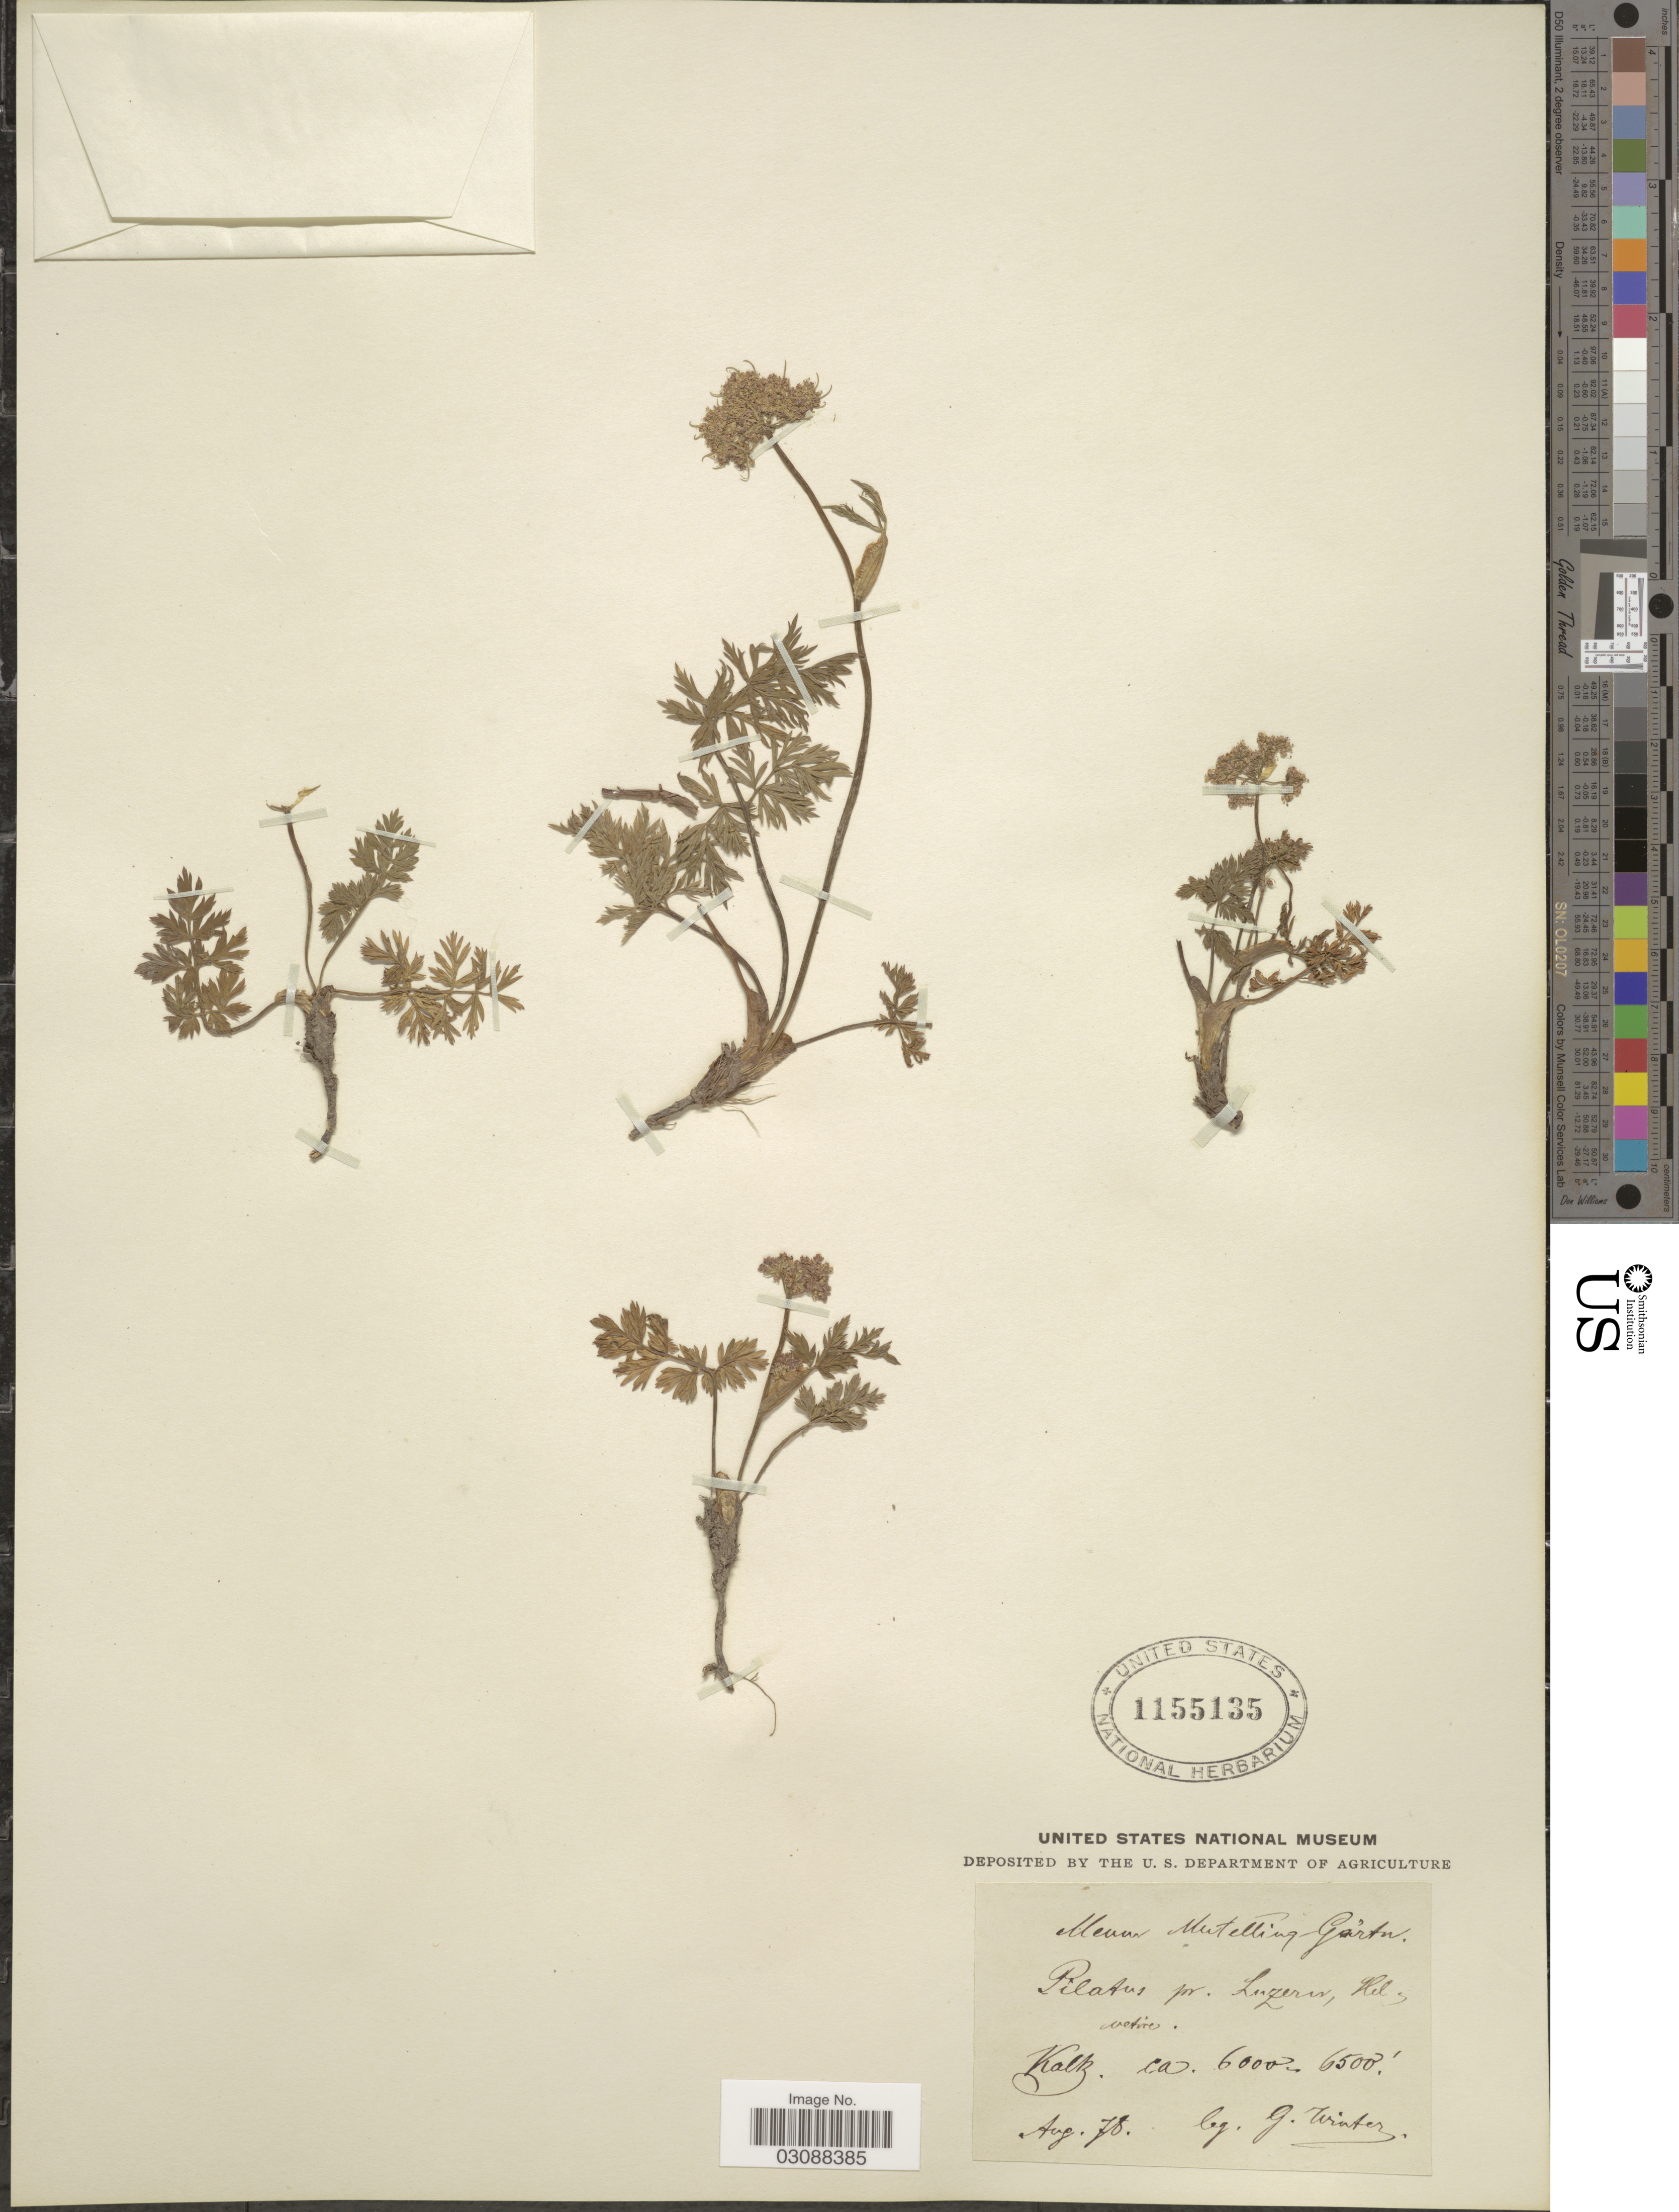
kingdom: Plantae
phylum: Tracheophyta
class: Magnoliopsida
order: Apiales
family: Apiaceae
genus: Meum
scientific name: Meum mutellina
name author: (L.) Gaertn.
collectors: G. Winter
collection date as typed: Transcribed d/m/y: /8/78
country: Switzerland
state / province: Lucerne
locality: Pilatus pr. Luzern, Hel., vetire. Kalk.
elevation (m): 1829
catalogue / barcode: US 1155135